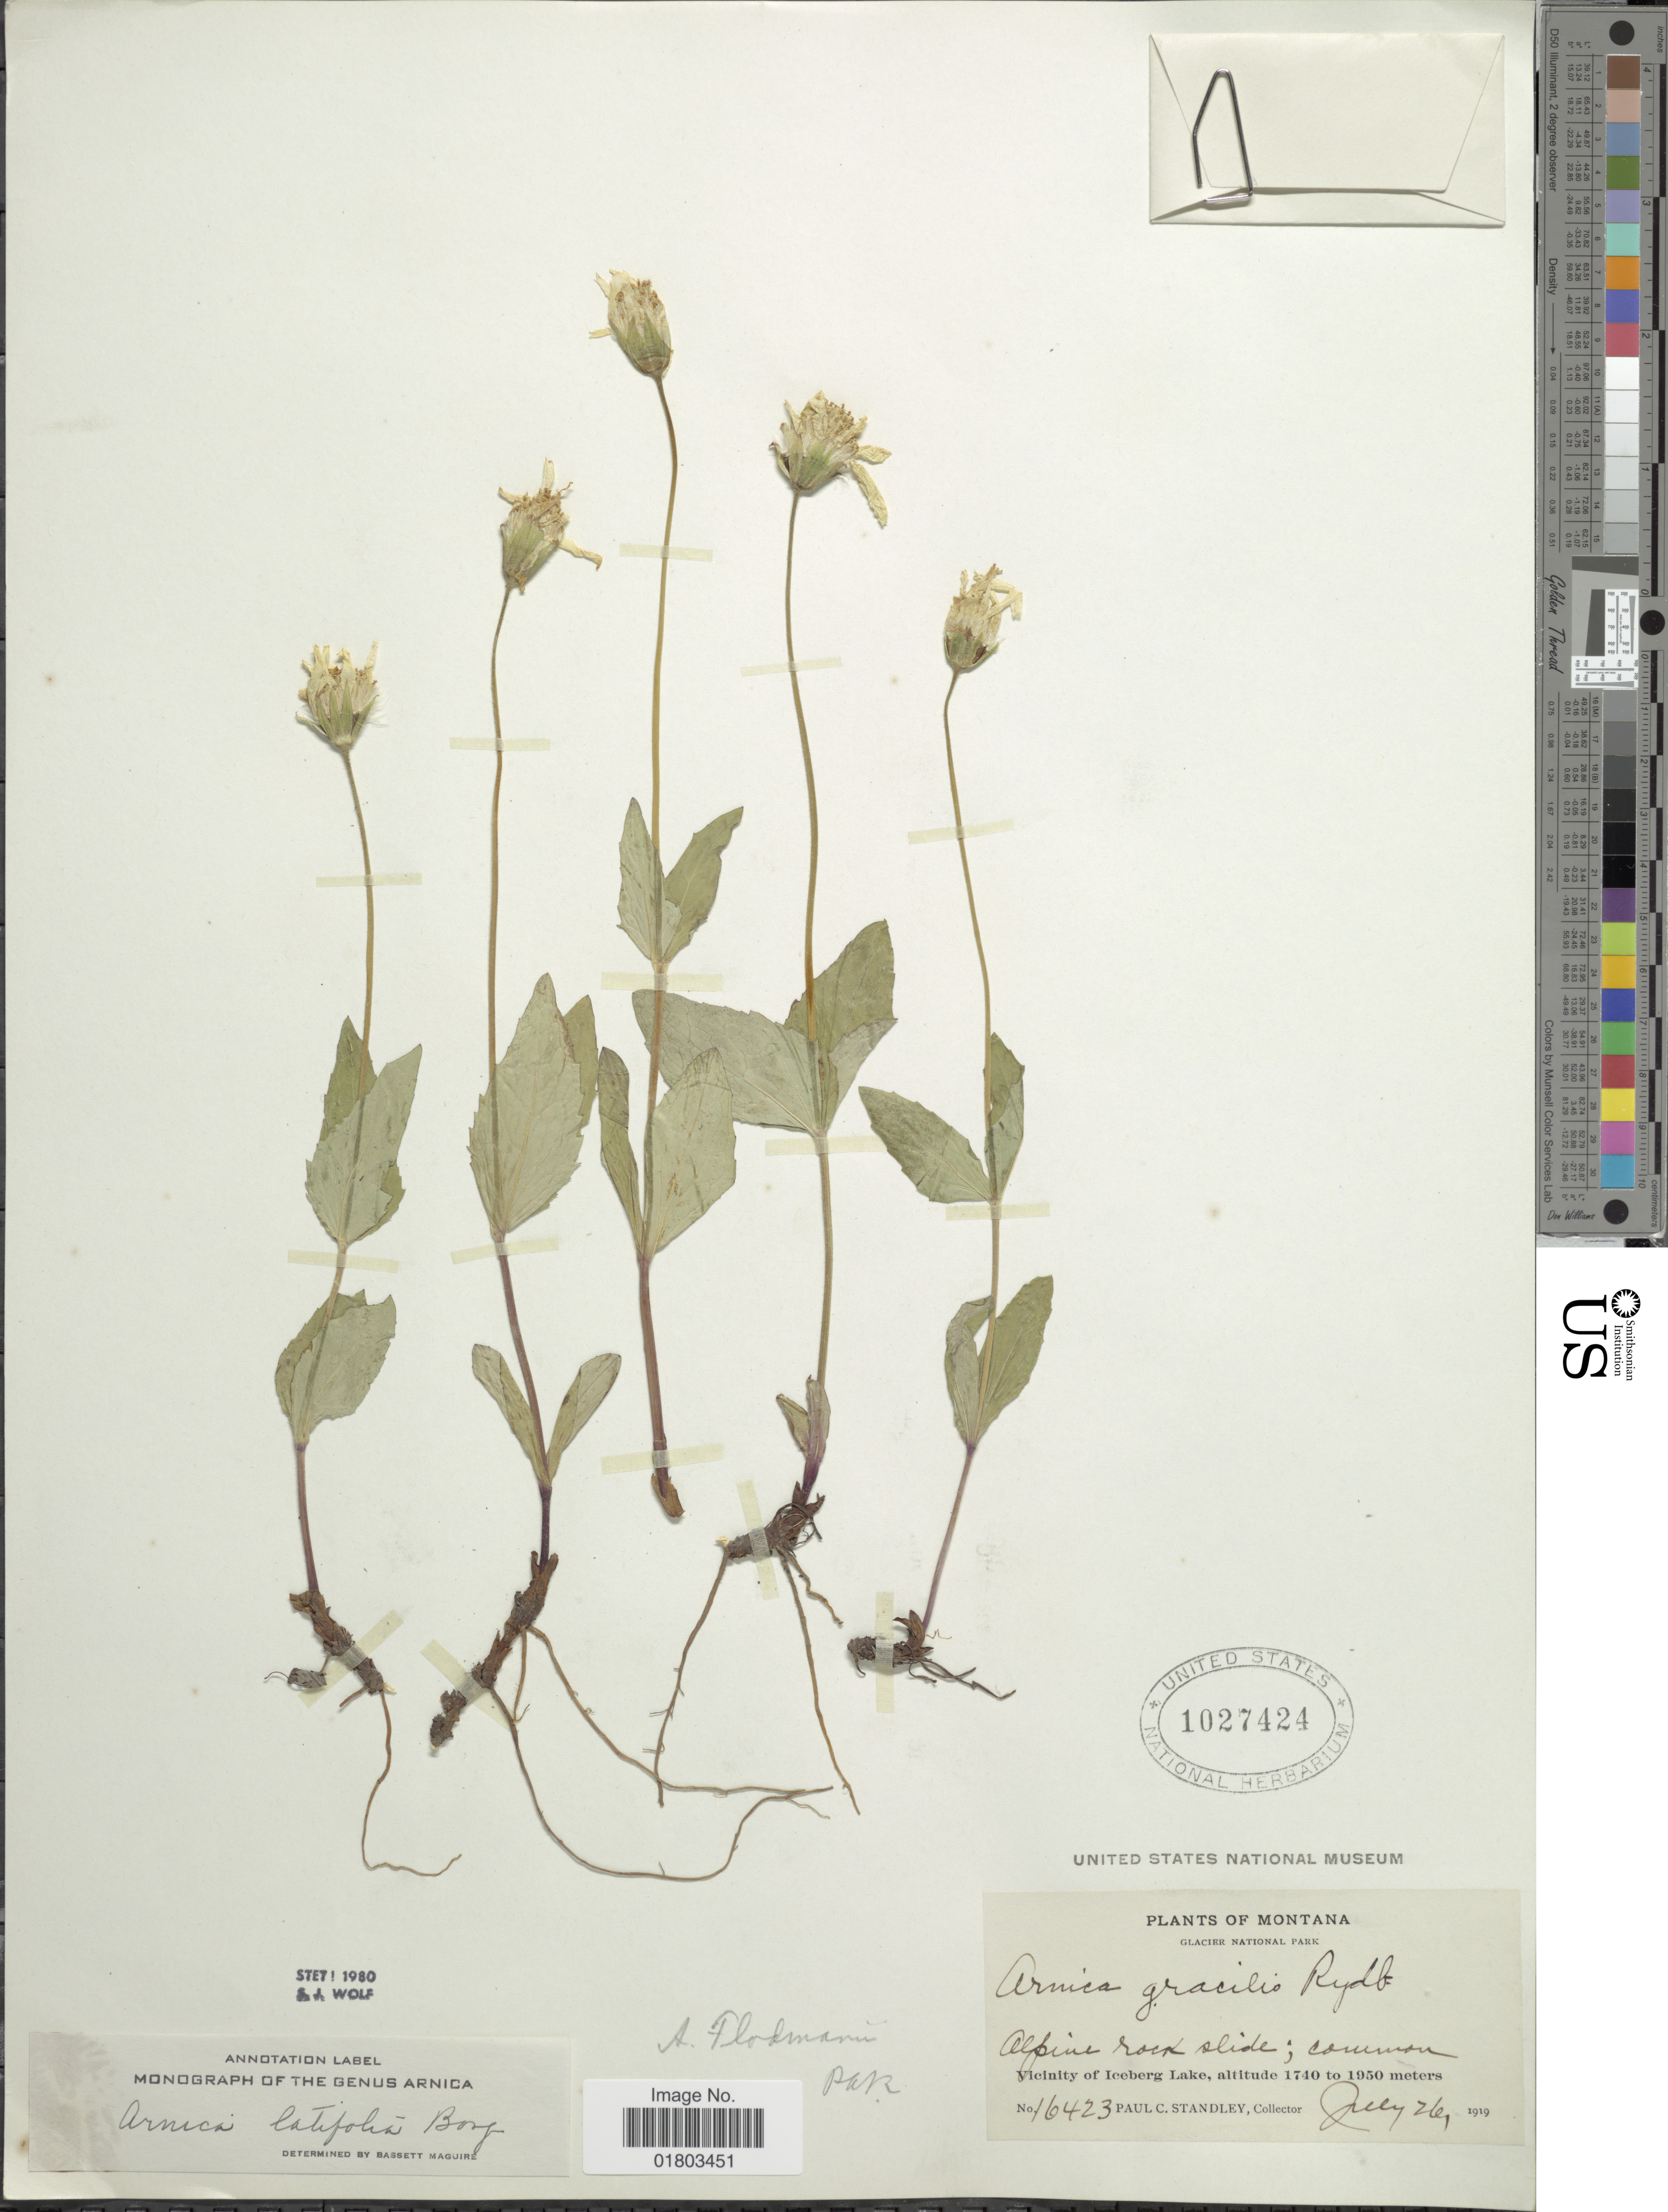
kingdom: Plantae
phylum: Tracheophyta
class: Magnoliopsida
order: Asterales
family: Asteraceae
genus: Arnica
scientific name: Arnica latifolia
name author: Bong.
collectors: P. C. Standley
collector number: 16423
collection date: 1919-07-26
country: United States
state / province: Montana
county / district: Glacier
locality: Glacier National Park, Alpine rock slide; common, Vicinity of Iceberg Lake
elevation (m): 1740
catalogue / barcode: US 1027424